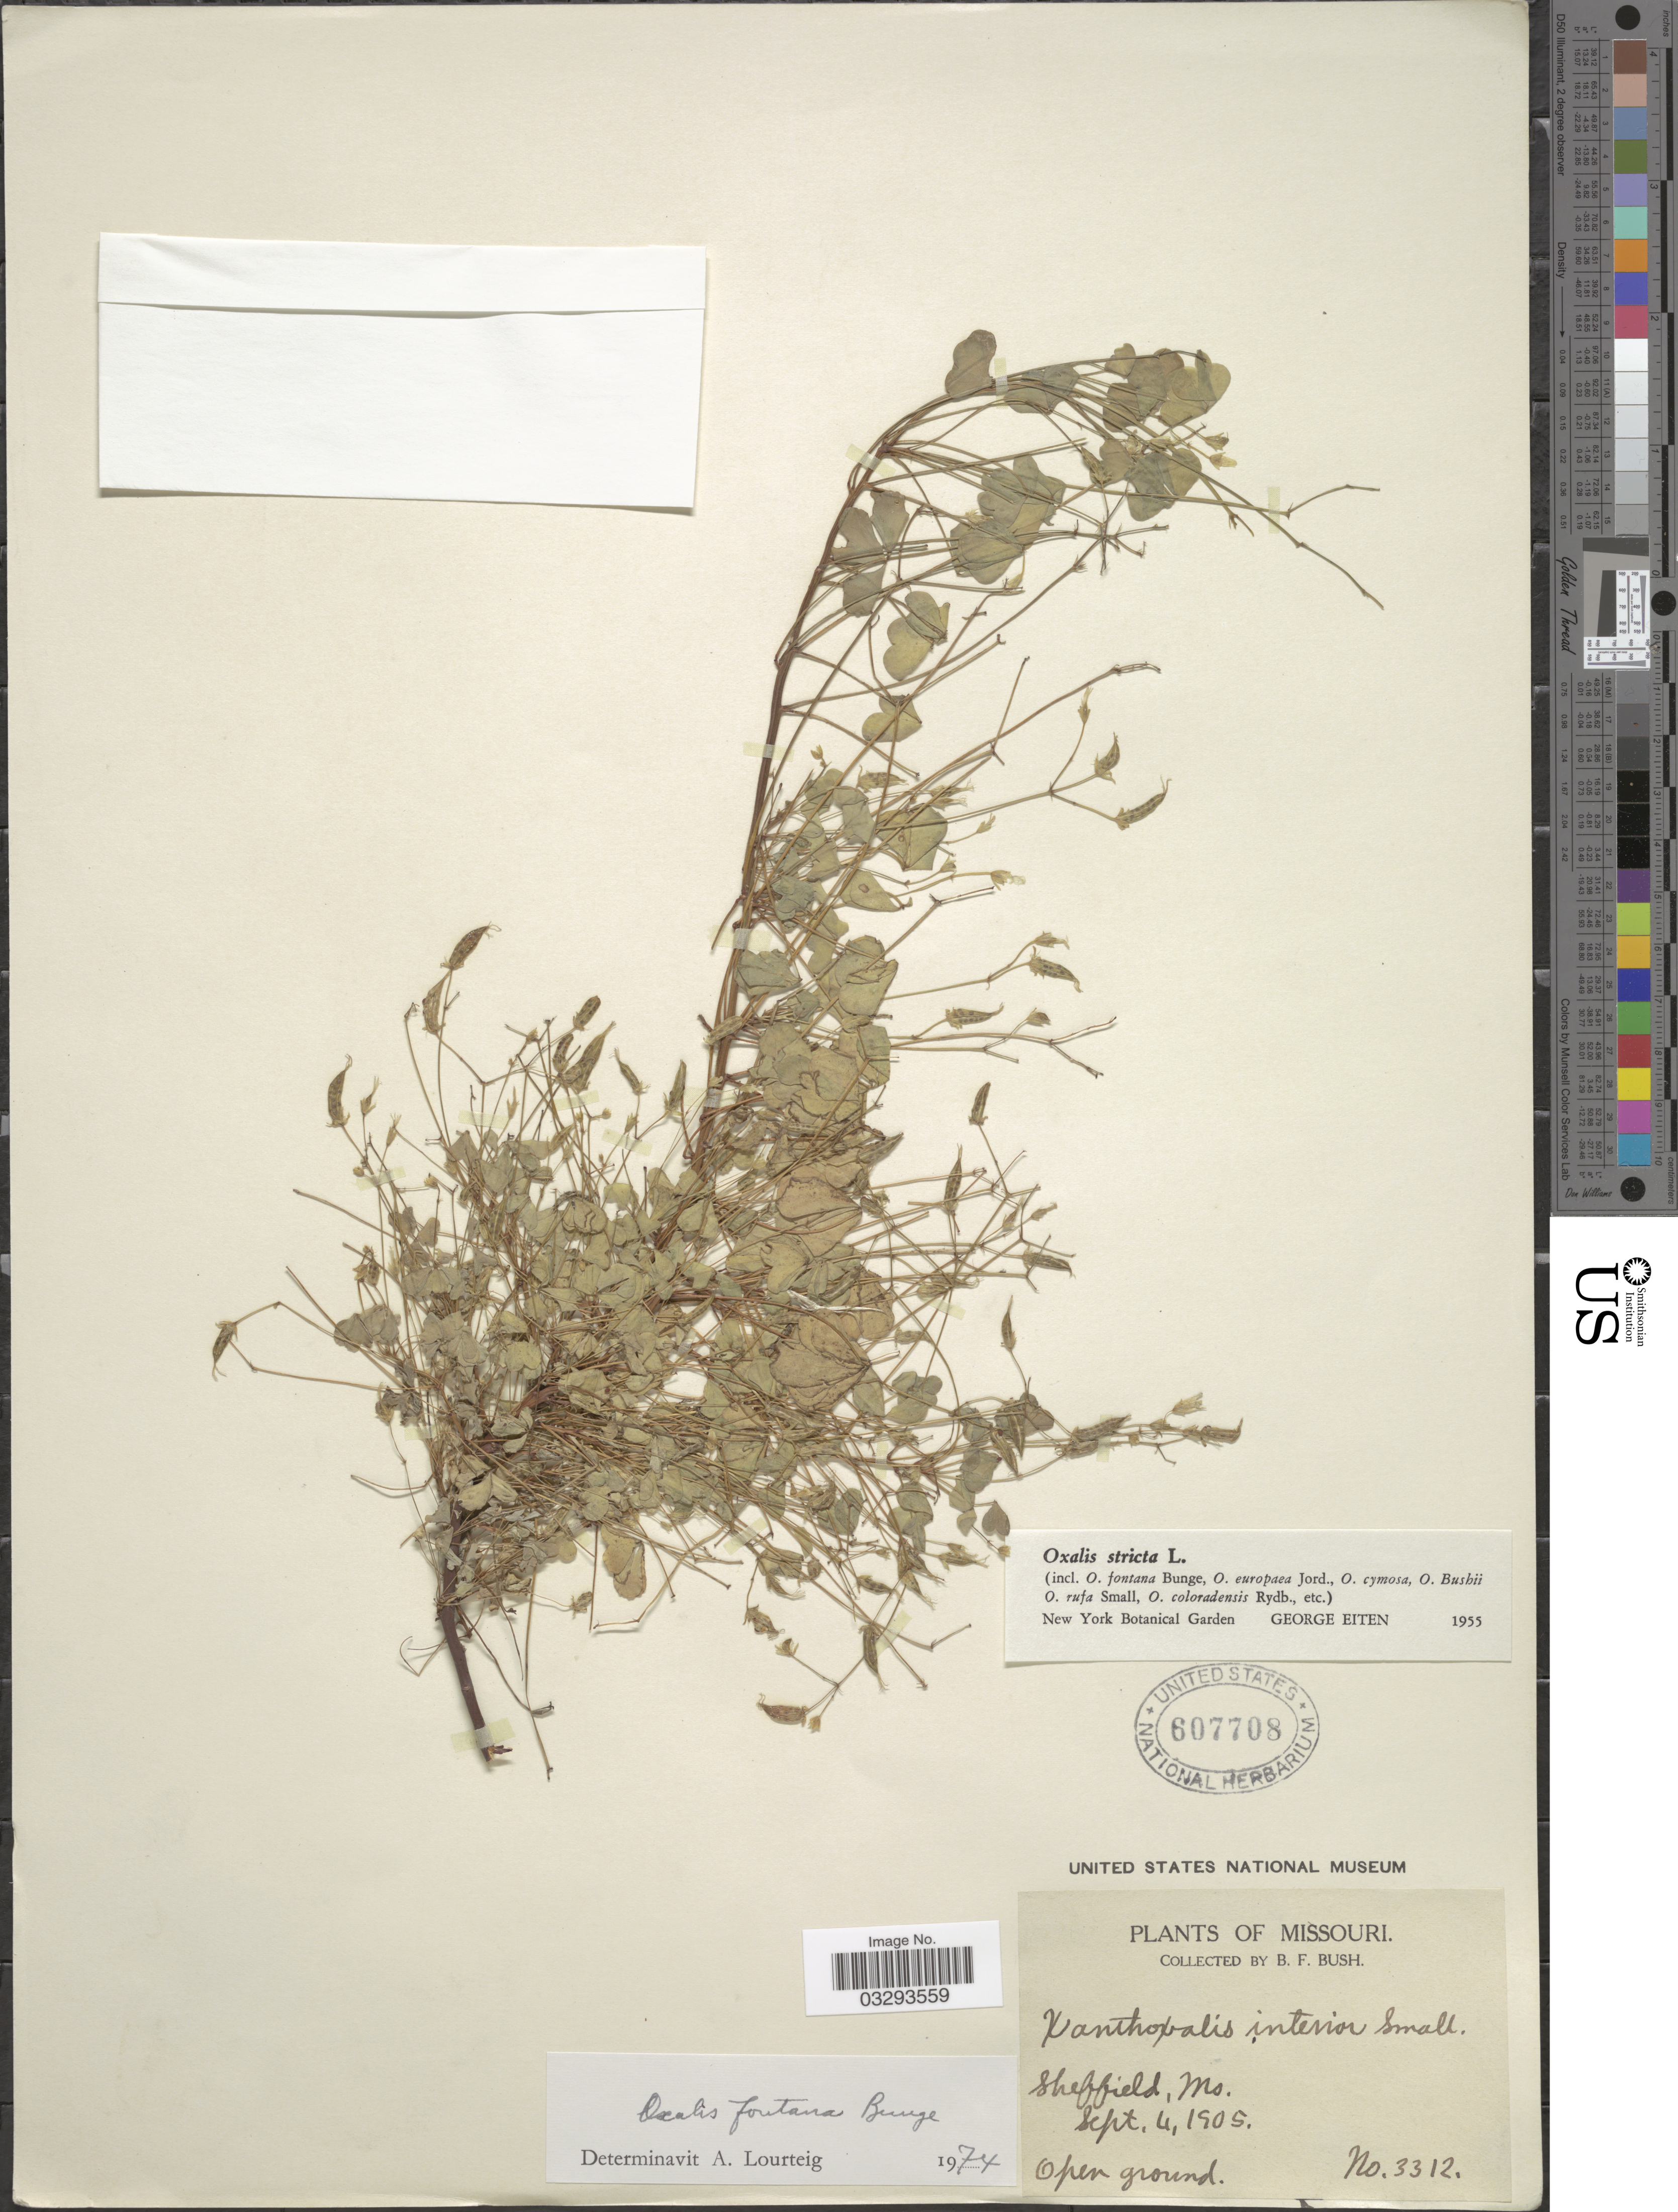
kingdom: Plantae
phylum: Tracheophyta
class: Magnoliopsida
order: Oxalidales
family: Oxalidaceae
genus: Oxalis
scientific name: Oxalis fontana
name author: Bunge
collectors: B. F. Bush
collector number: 3312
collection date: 1905-09-04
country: United States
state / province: Missouri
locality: Sheffield.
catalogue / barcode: US 607708